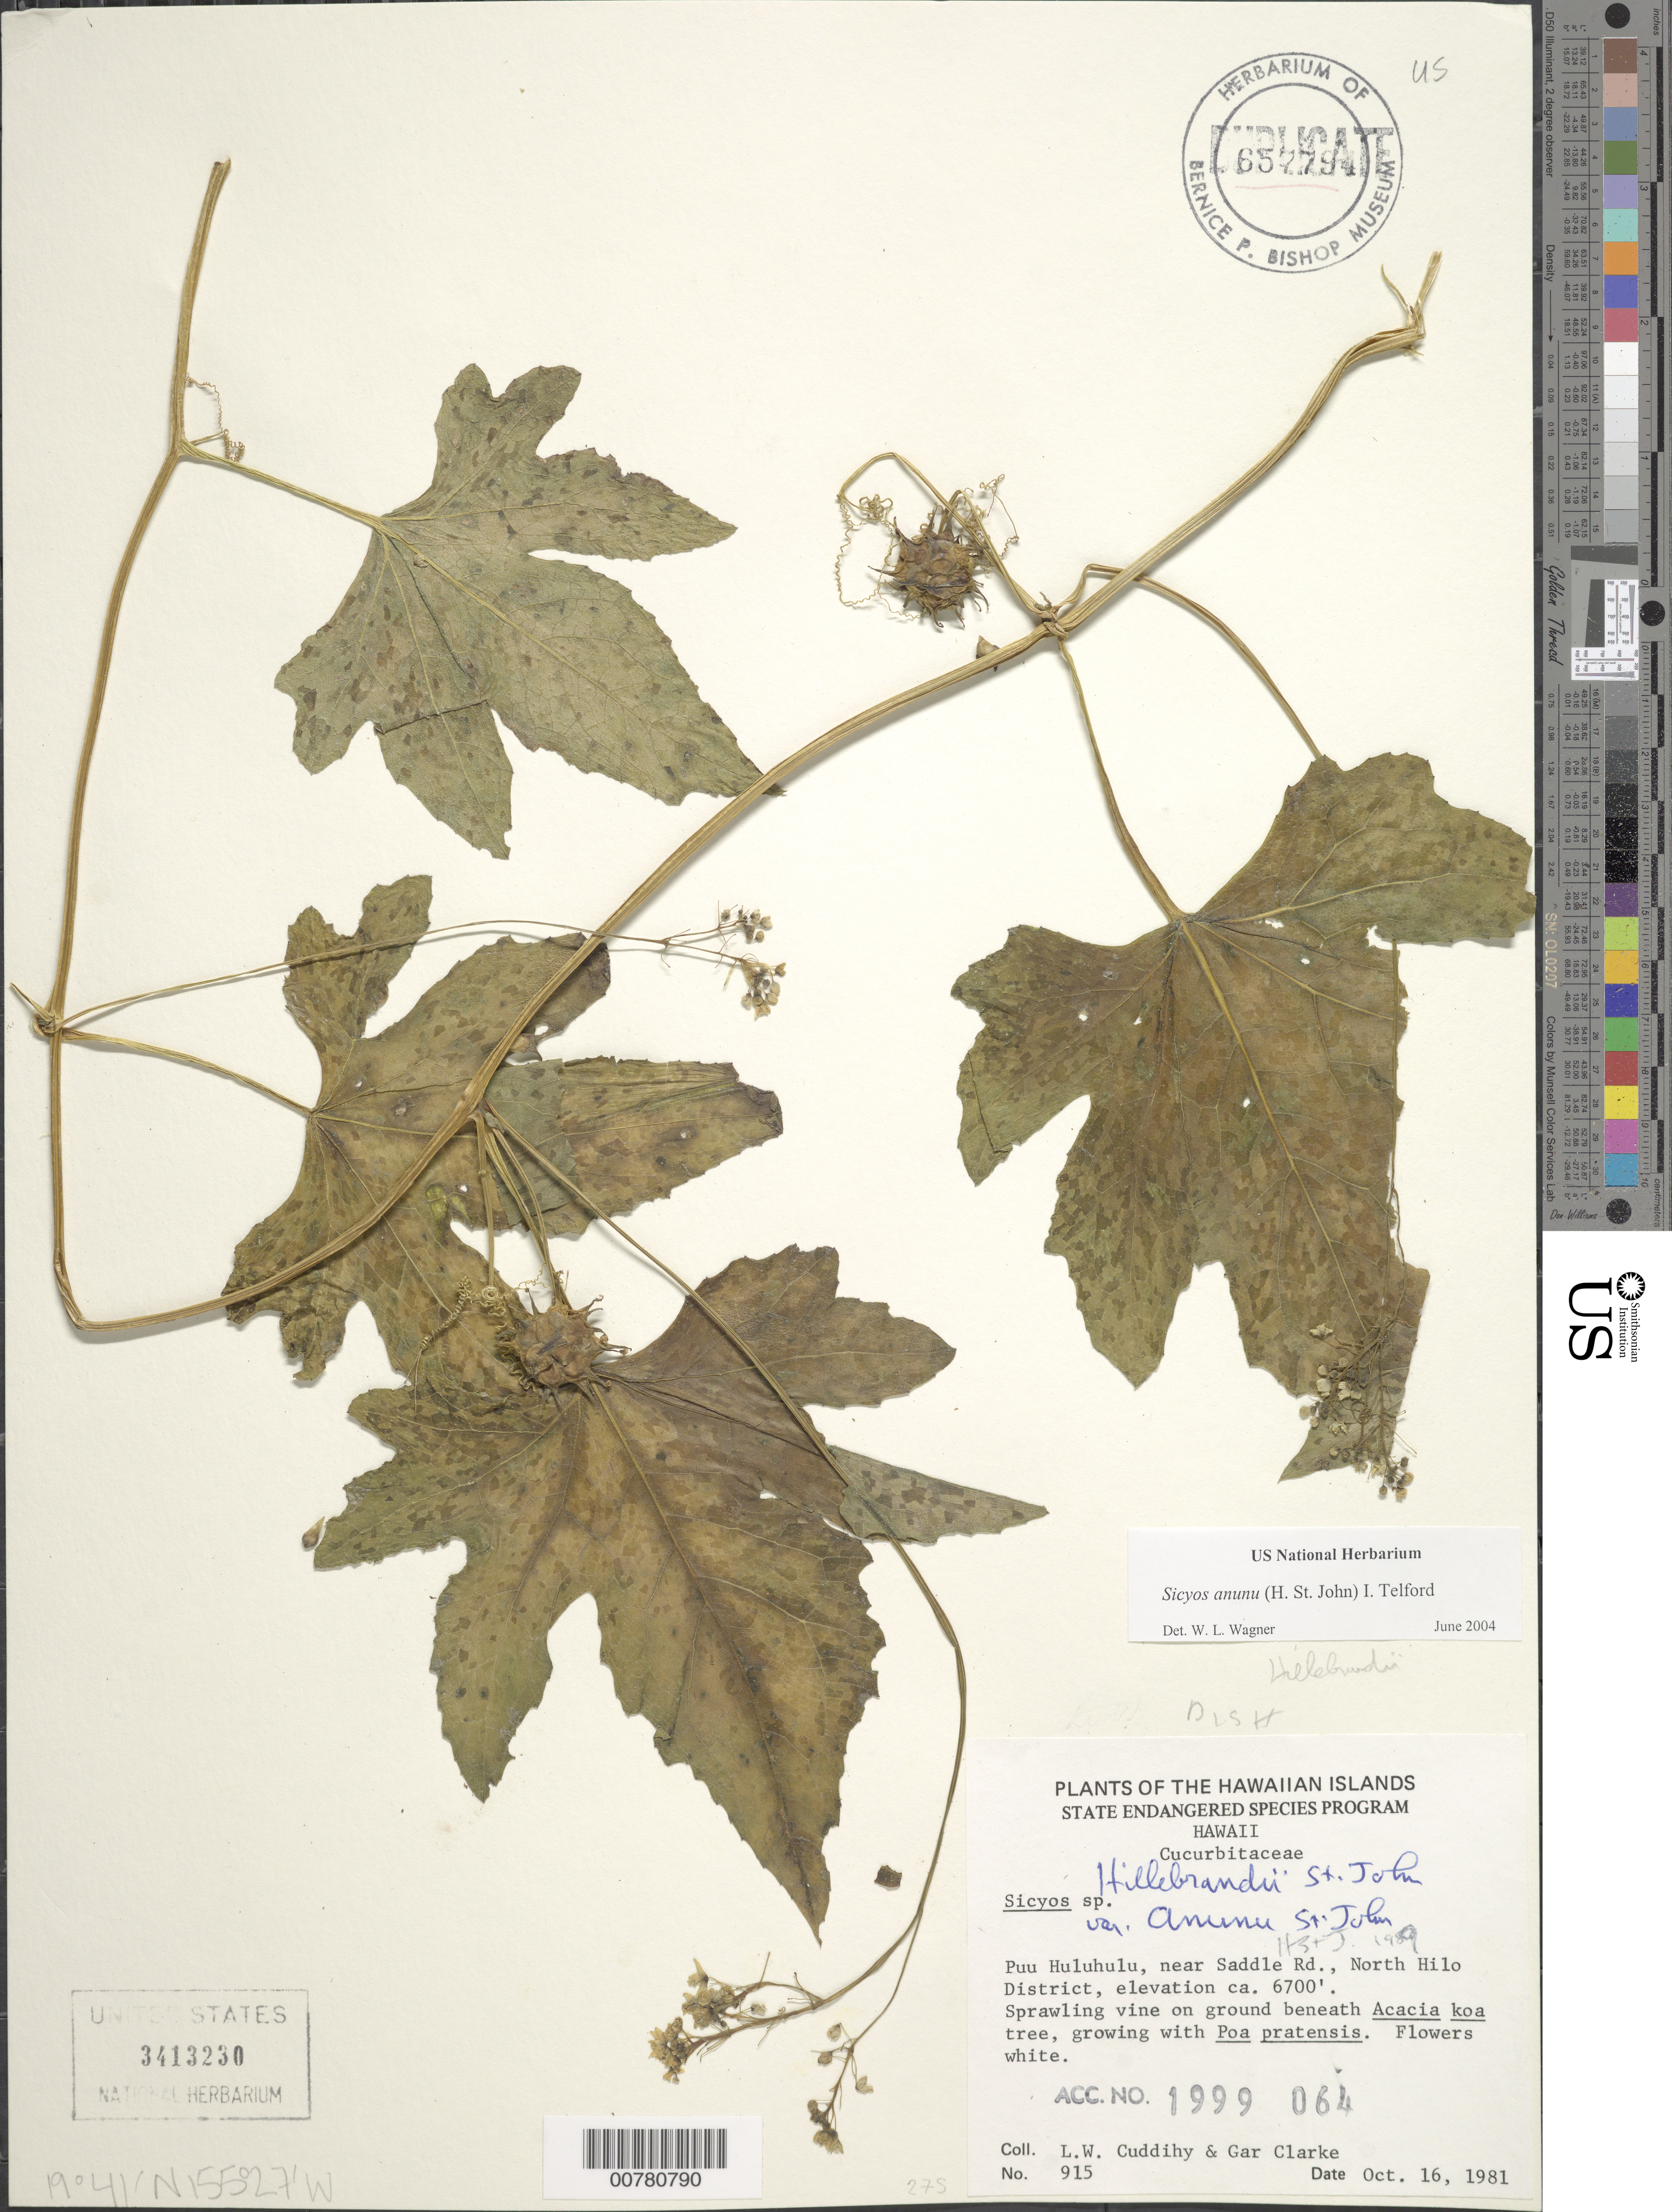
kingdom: Plantae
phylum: Tracheophyta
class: Magnoliopsida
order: Cucurbitales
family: Cucurbitaceae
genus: Sicyos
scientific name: Sicyos anunu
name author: (H. St. John) I. Telford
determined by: Wagner, W. L., (BOT), Smithsonian Institution - National Museum of Natural History (UNITED STATES)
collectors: L. Cuddihy & G. Clarke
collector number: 915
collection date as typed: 16 Oct 1981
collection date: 1981-10-16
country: United States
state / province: Hawaii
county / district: Hawaii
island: Hawaii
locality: Puu Huluhulu, near Saddle Rd., North Hilo District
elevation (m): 2042.2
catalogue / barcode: US 3413230